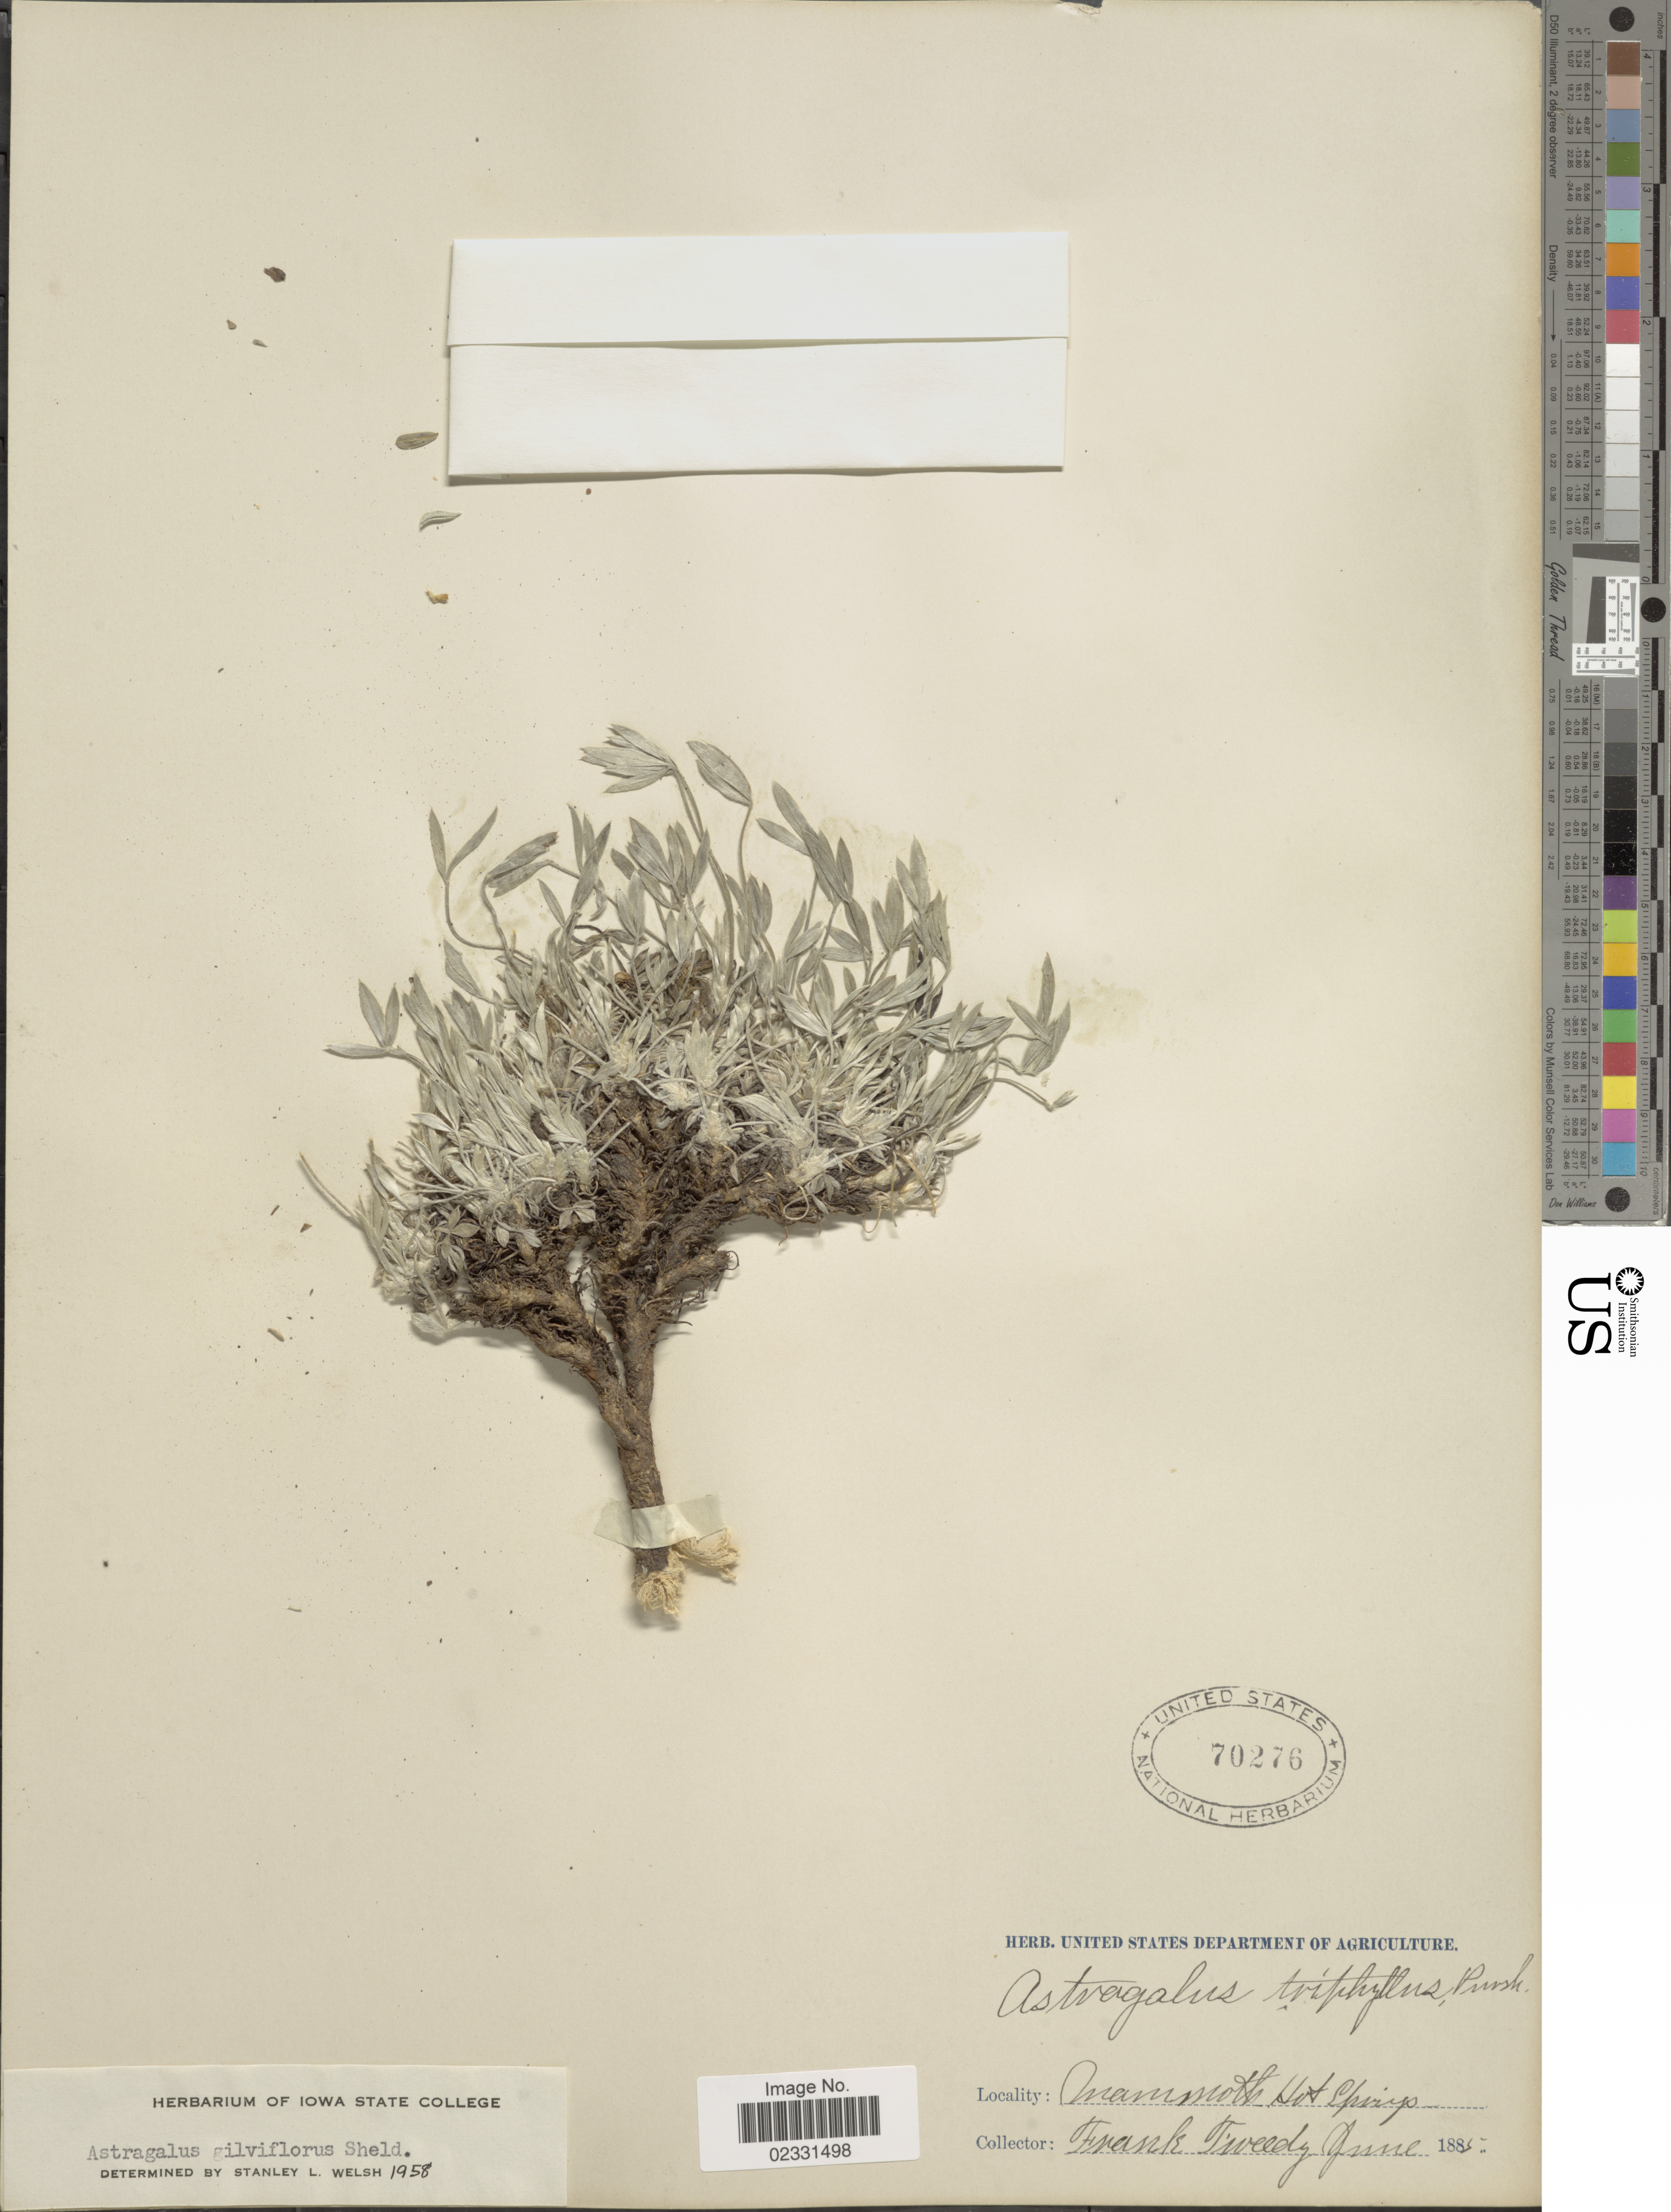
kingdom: Plantae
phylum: Tracheophyta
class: Magnoliopsida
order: Fabales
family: Fabaceae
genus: Astragalus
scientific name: Astragalus gilviflorus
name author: E. Sheld.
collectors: F. Tweedy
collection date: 1885-06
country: United States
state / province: Wyoming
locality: Mammoth Hot Springs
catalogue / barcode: US 70276